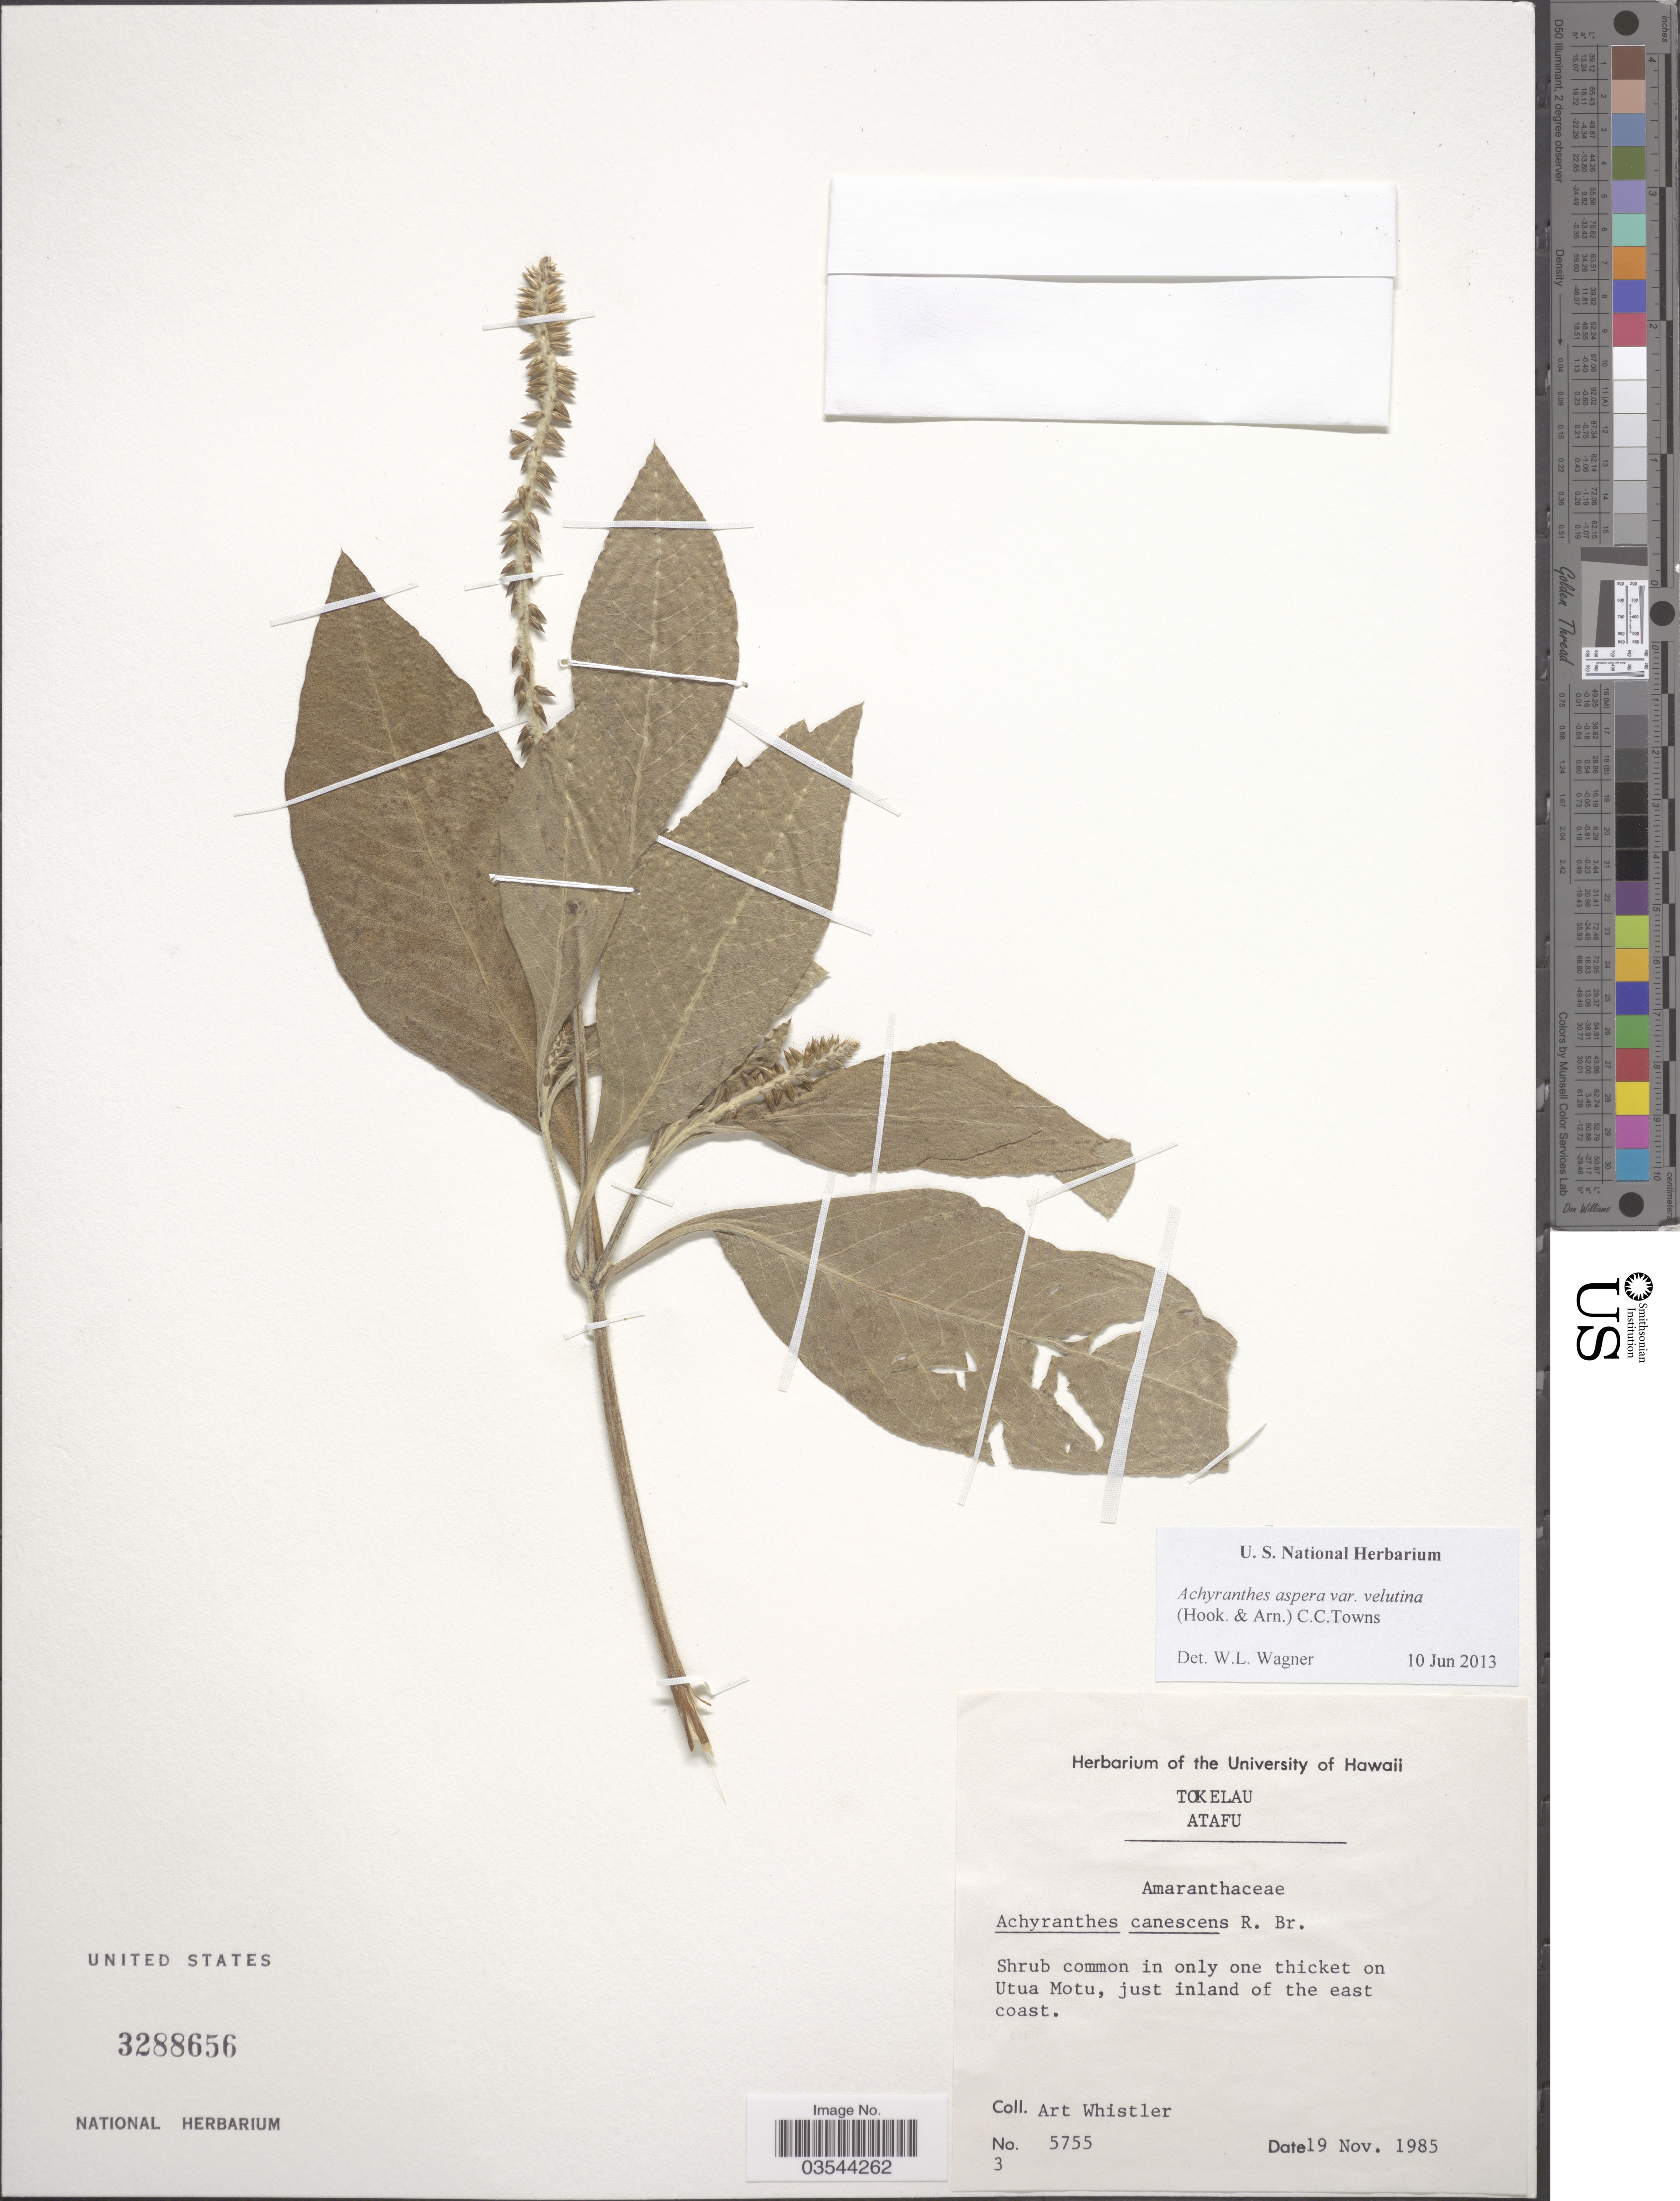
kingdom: Plantae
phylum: Tracheophyta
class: Magnoliopsida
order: Caryophyllales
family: Amaranthaceae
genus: Achyranthes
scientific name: Achyranthes aspera var. velutina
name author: (Hook. & Arn.) C. C. Towns.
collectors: A. Whistler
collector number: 5755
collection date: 1985-11-19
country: Tokelau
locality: Atafu. On Utua Motu, just inland of the east coast.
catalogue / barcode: US 3288656